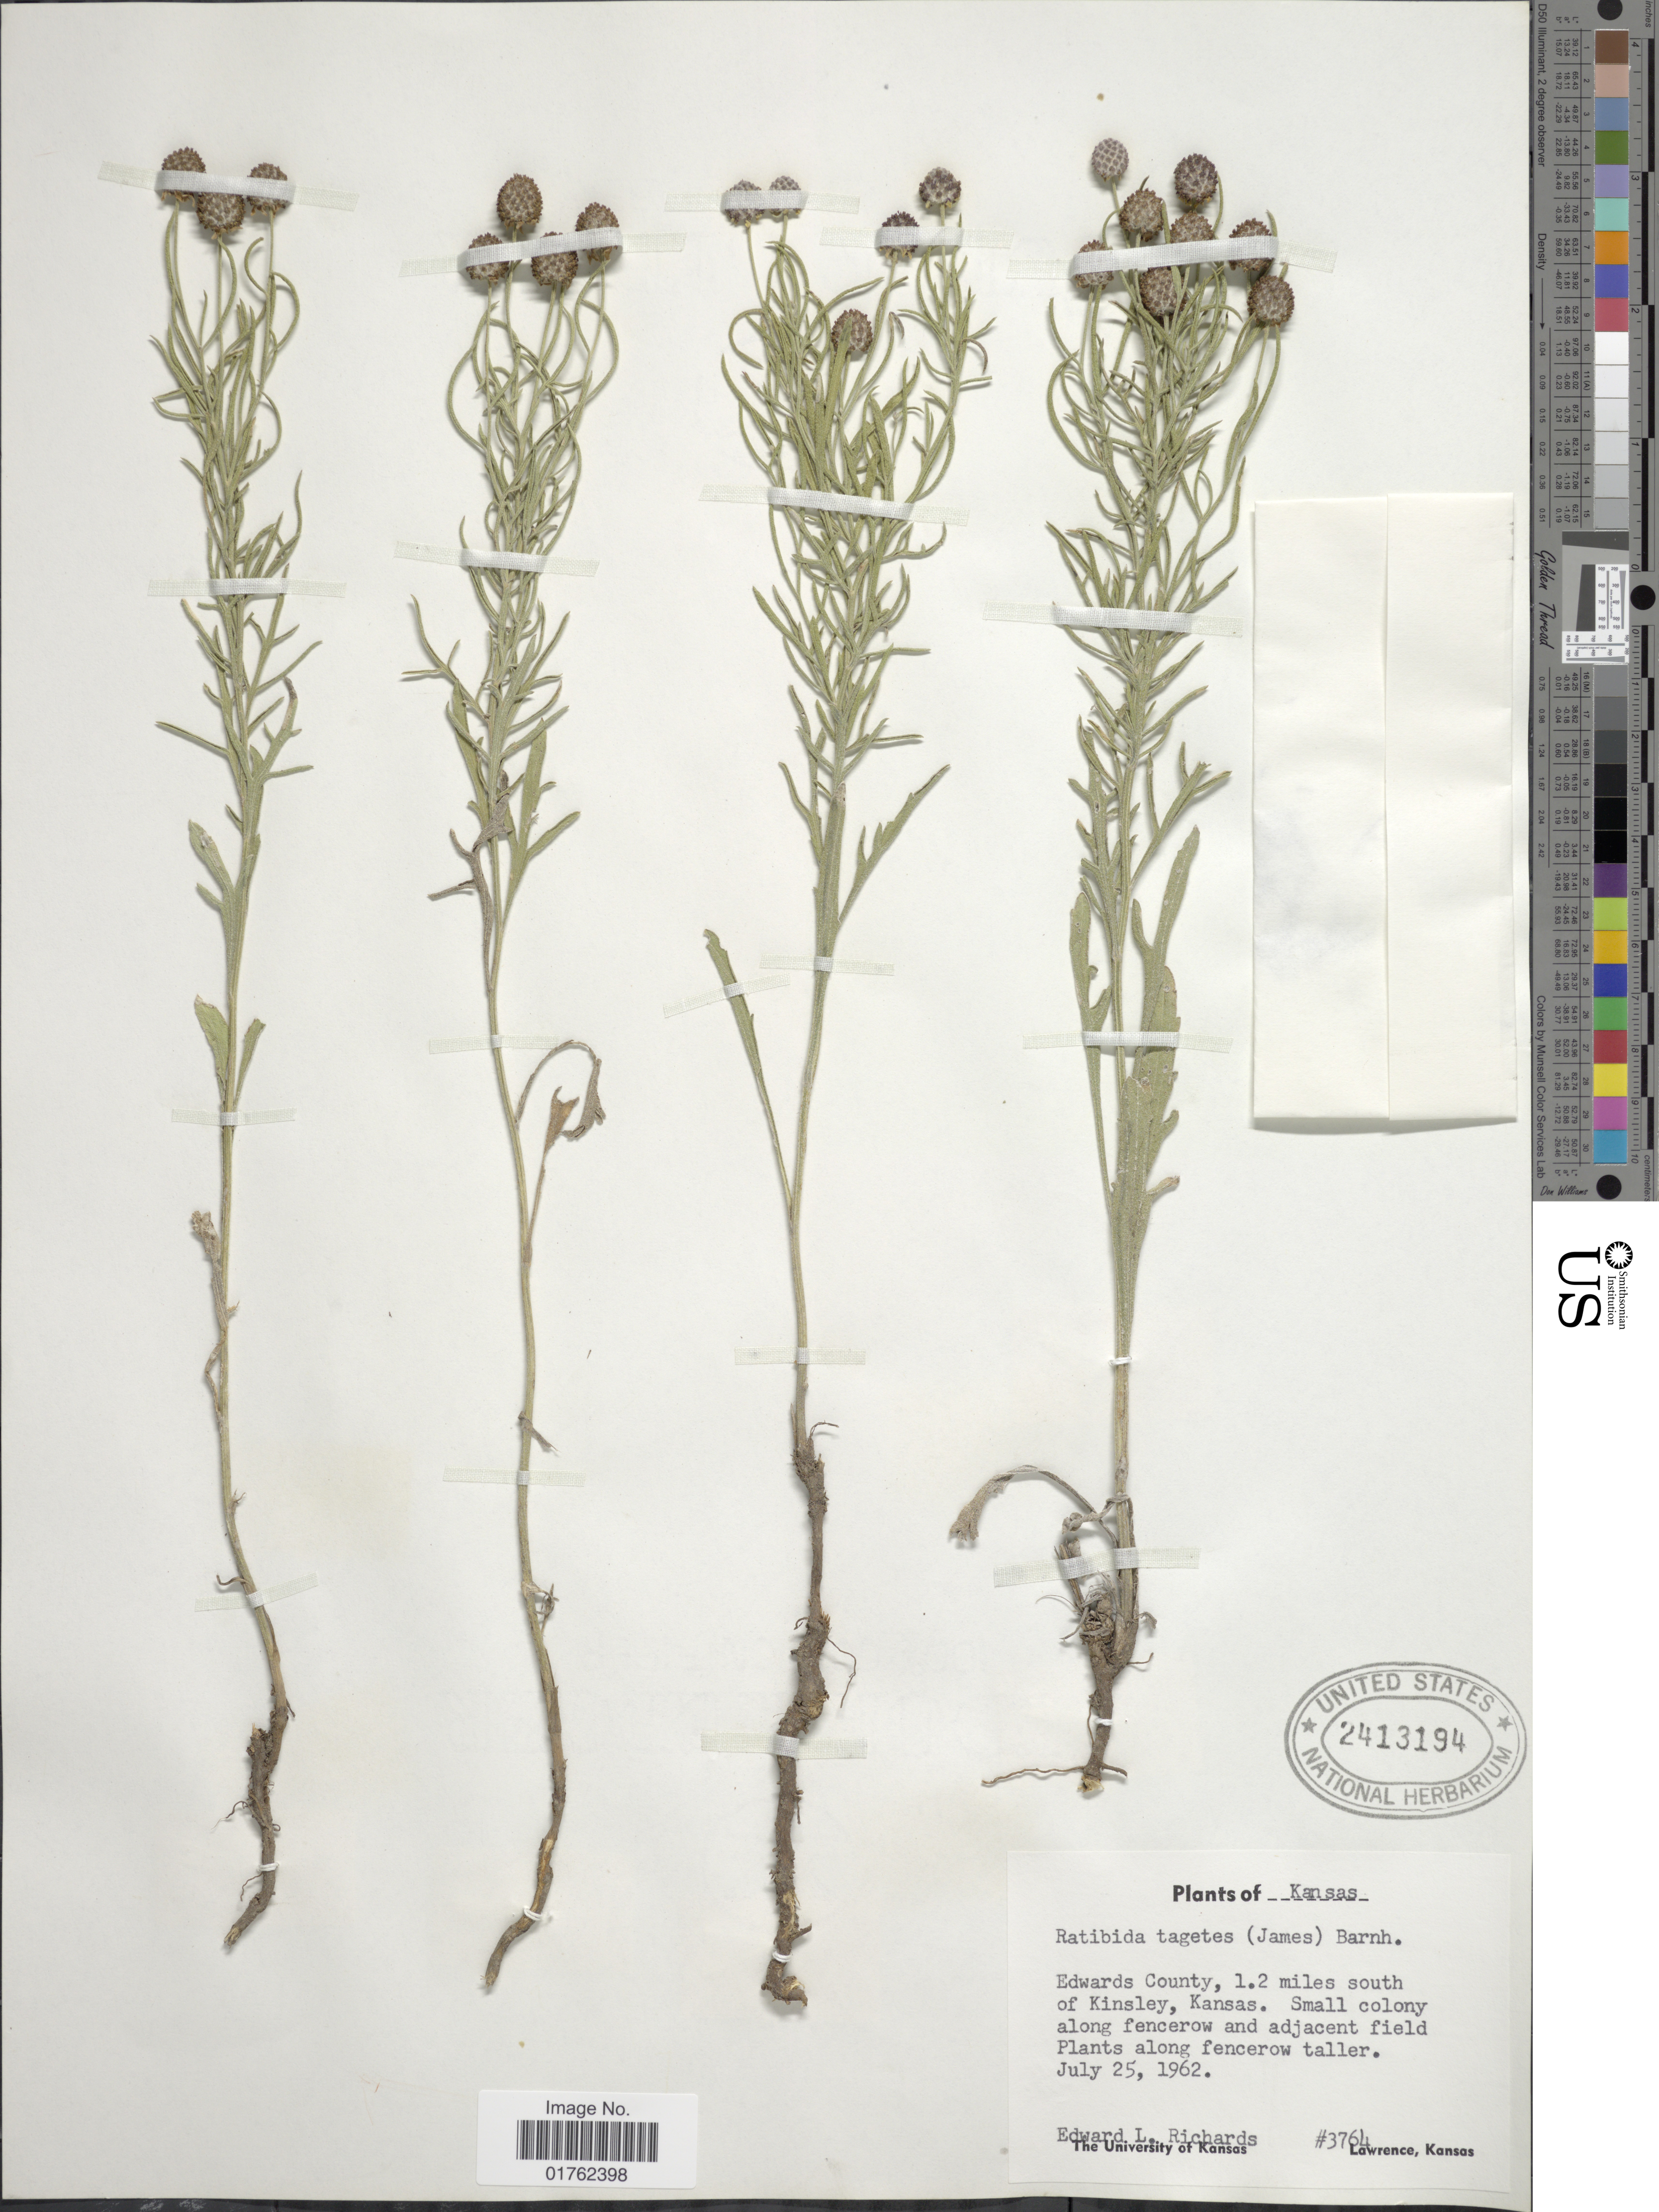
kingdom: Plantae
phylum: Tracheophyta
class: Magnoliopsida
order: Asterales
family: Asteraceae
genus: Ratibida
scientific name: Ratibida tagetes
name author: (James) Barnhart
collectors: E. Richards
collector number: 3764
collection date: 1962-07-25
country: United States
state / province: Kansas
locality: Edwards County, 1.2 miles south of Kinsley, Kansas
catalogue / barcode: US 2413194